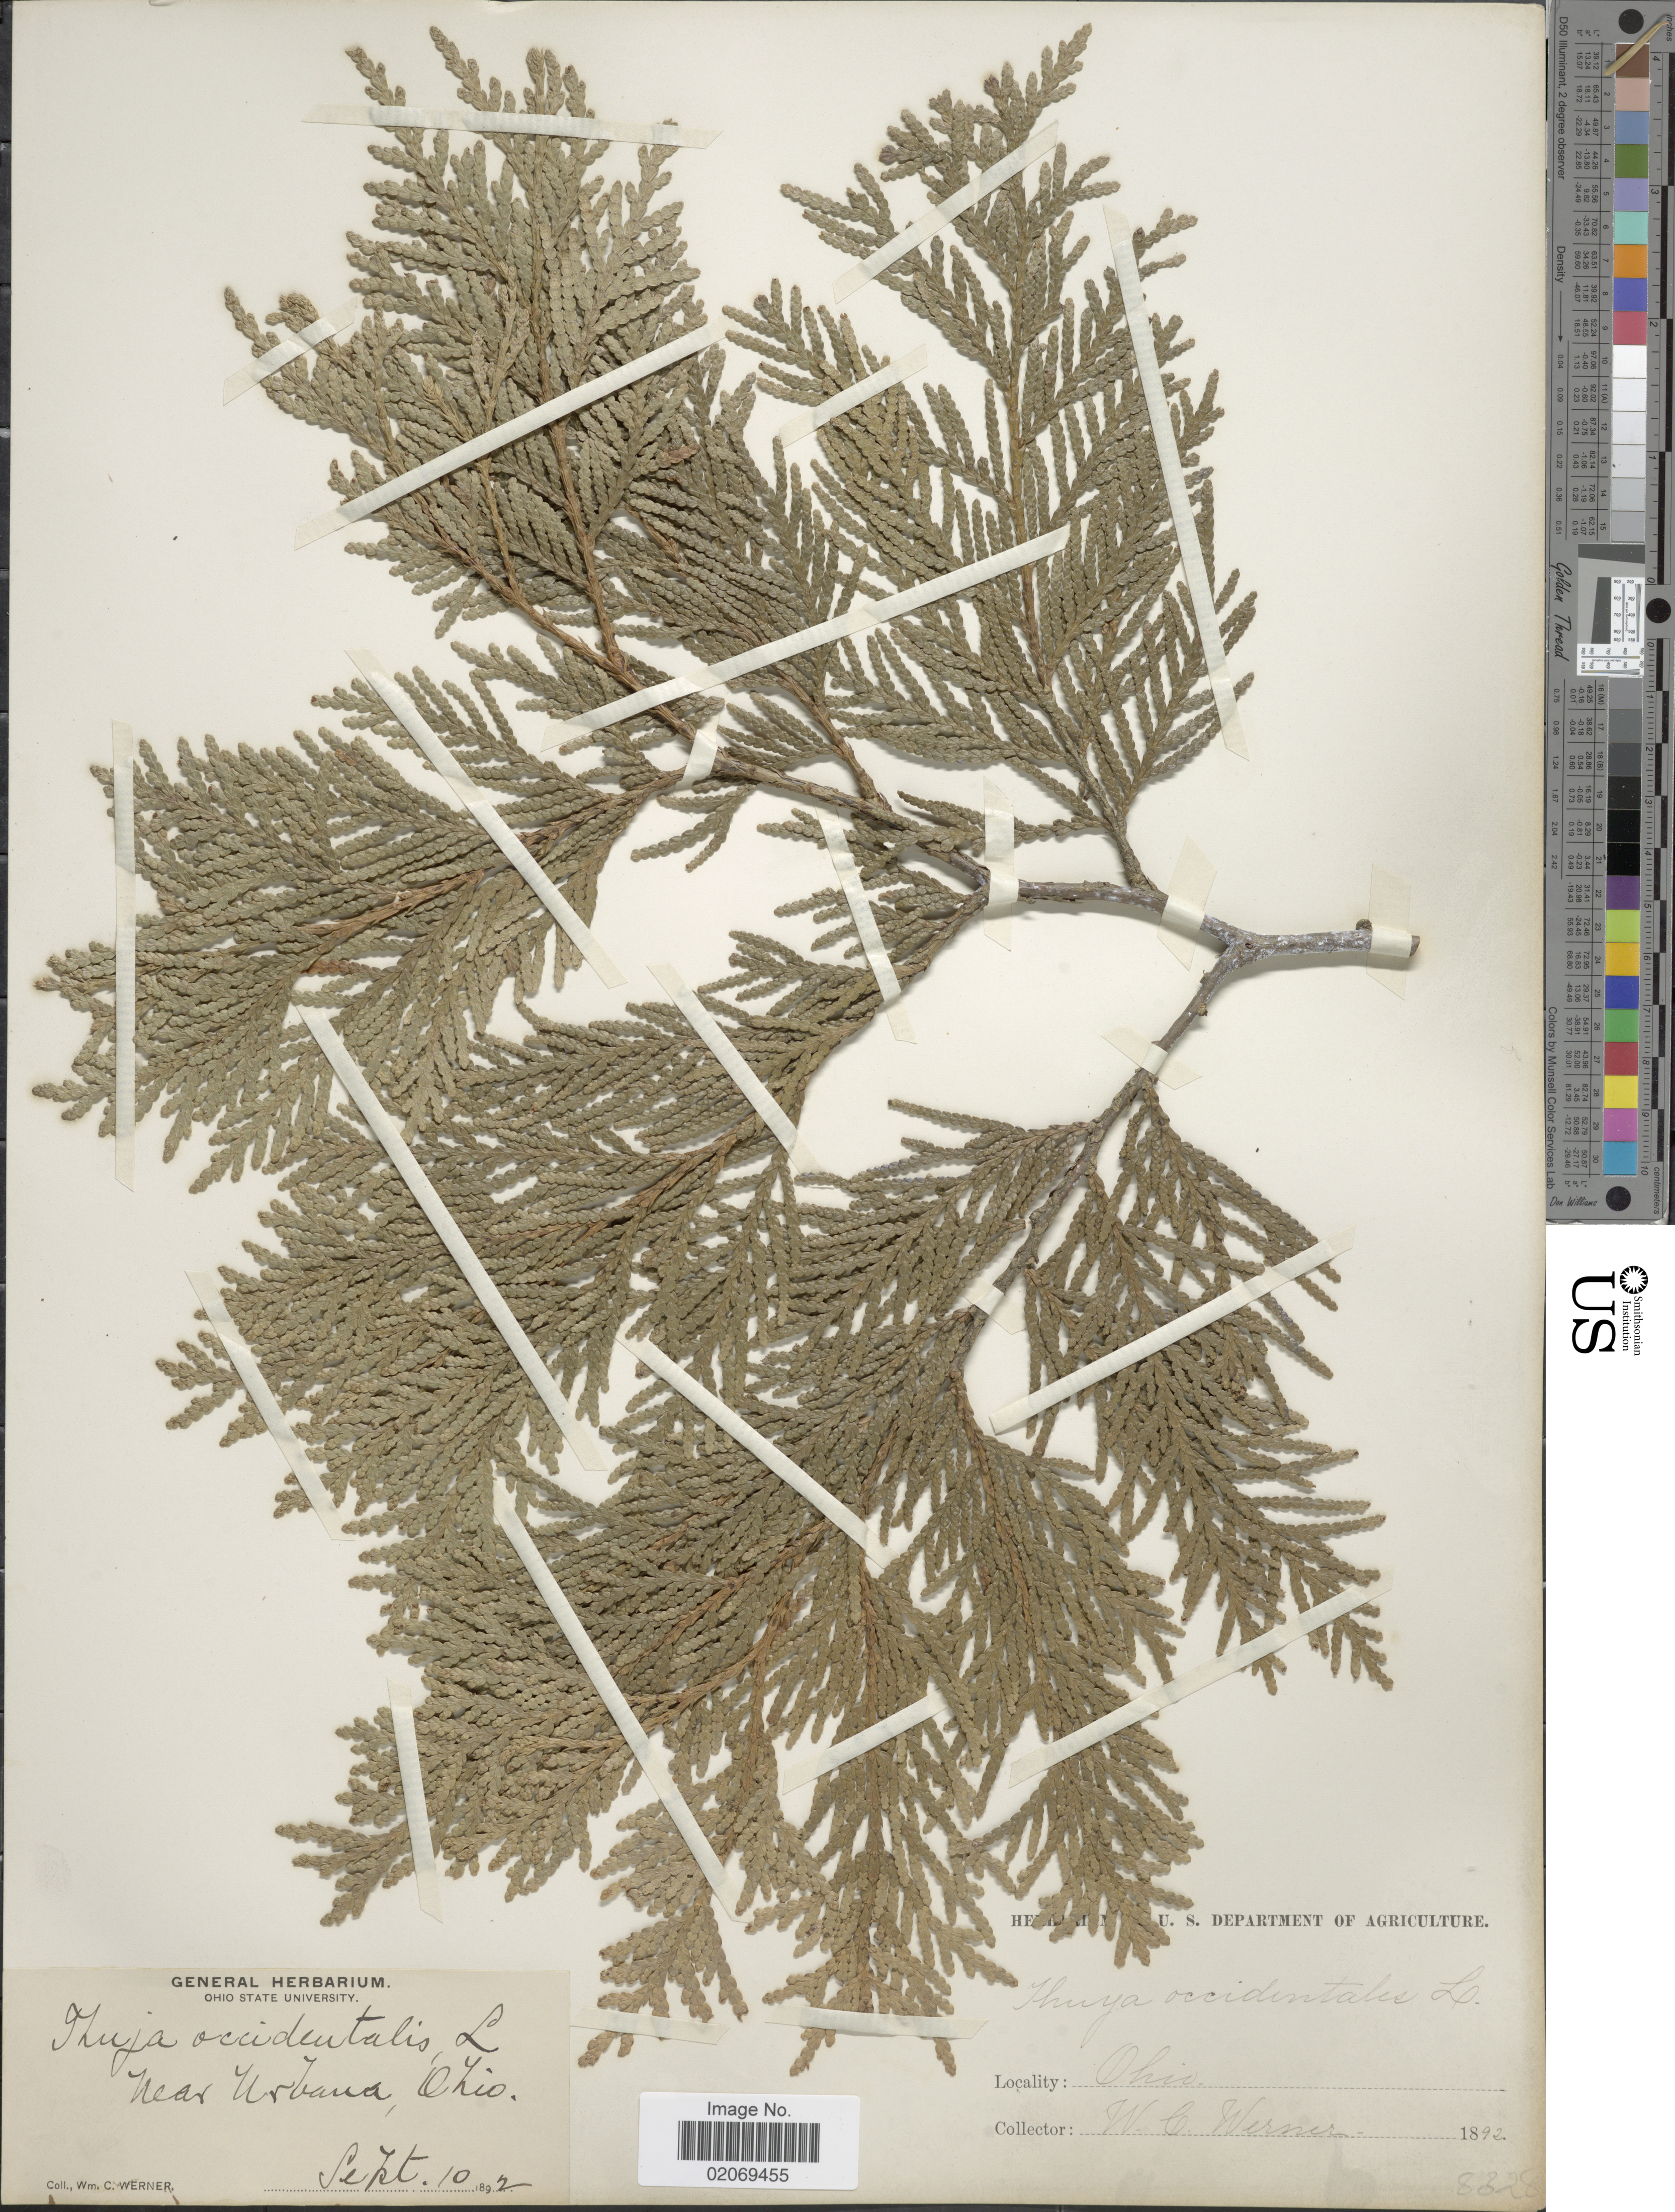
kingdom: Plantae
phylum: Tracheophyta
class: Pinopsida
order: Pinales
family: Cupressaceae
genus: Thuja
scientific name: Thuja occidentalis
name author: L.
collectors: W. Werner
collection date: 1892-09-10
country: United States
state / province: Ohio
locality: Near Urbana